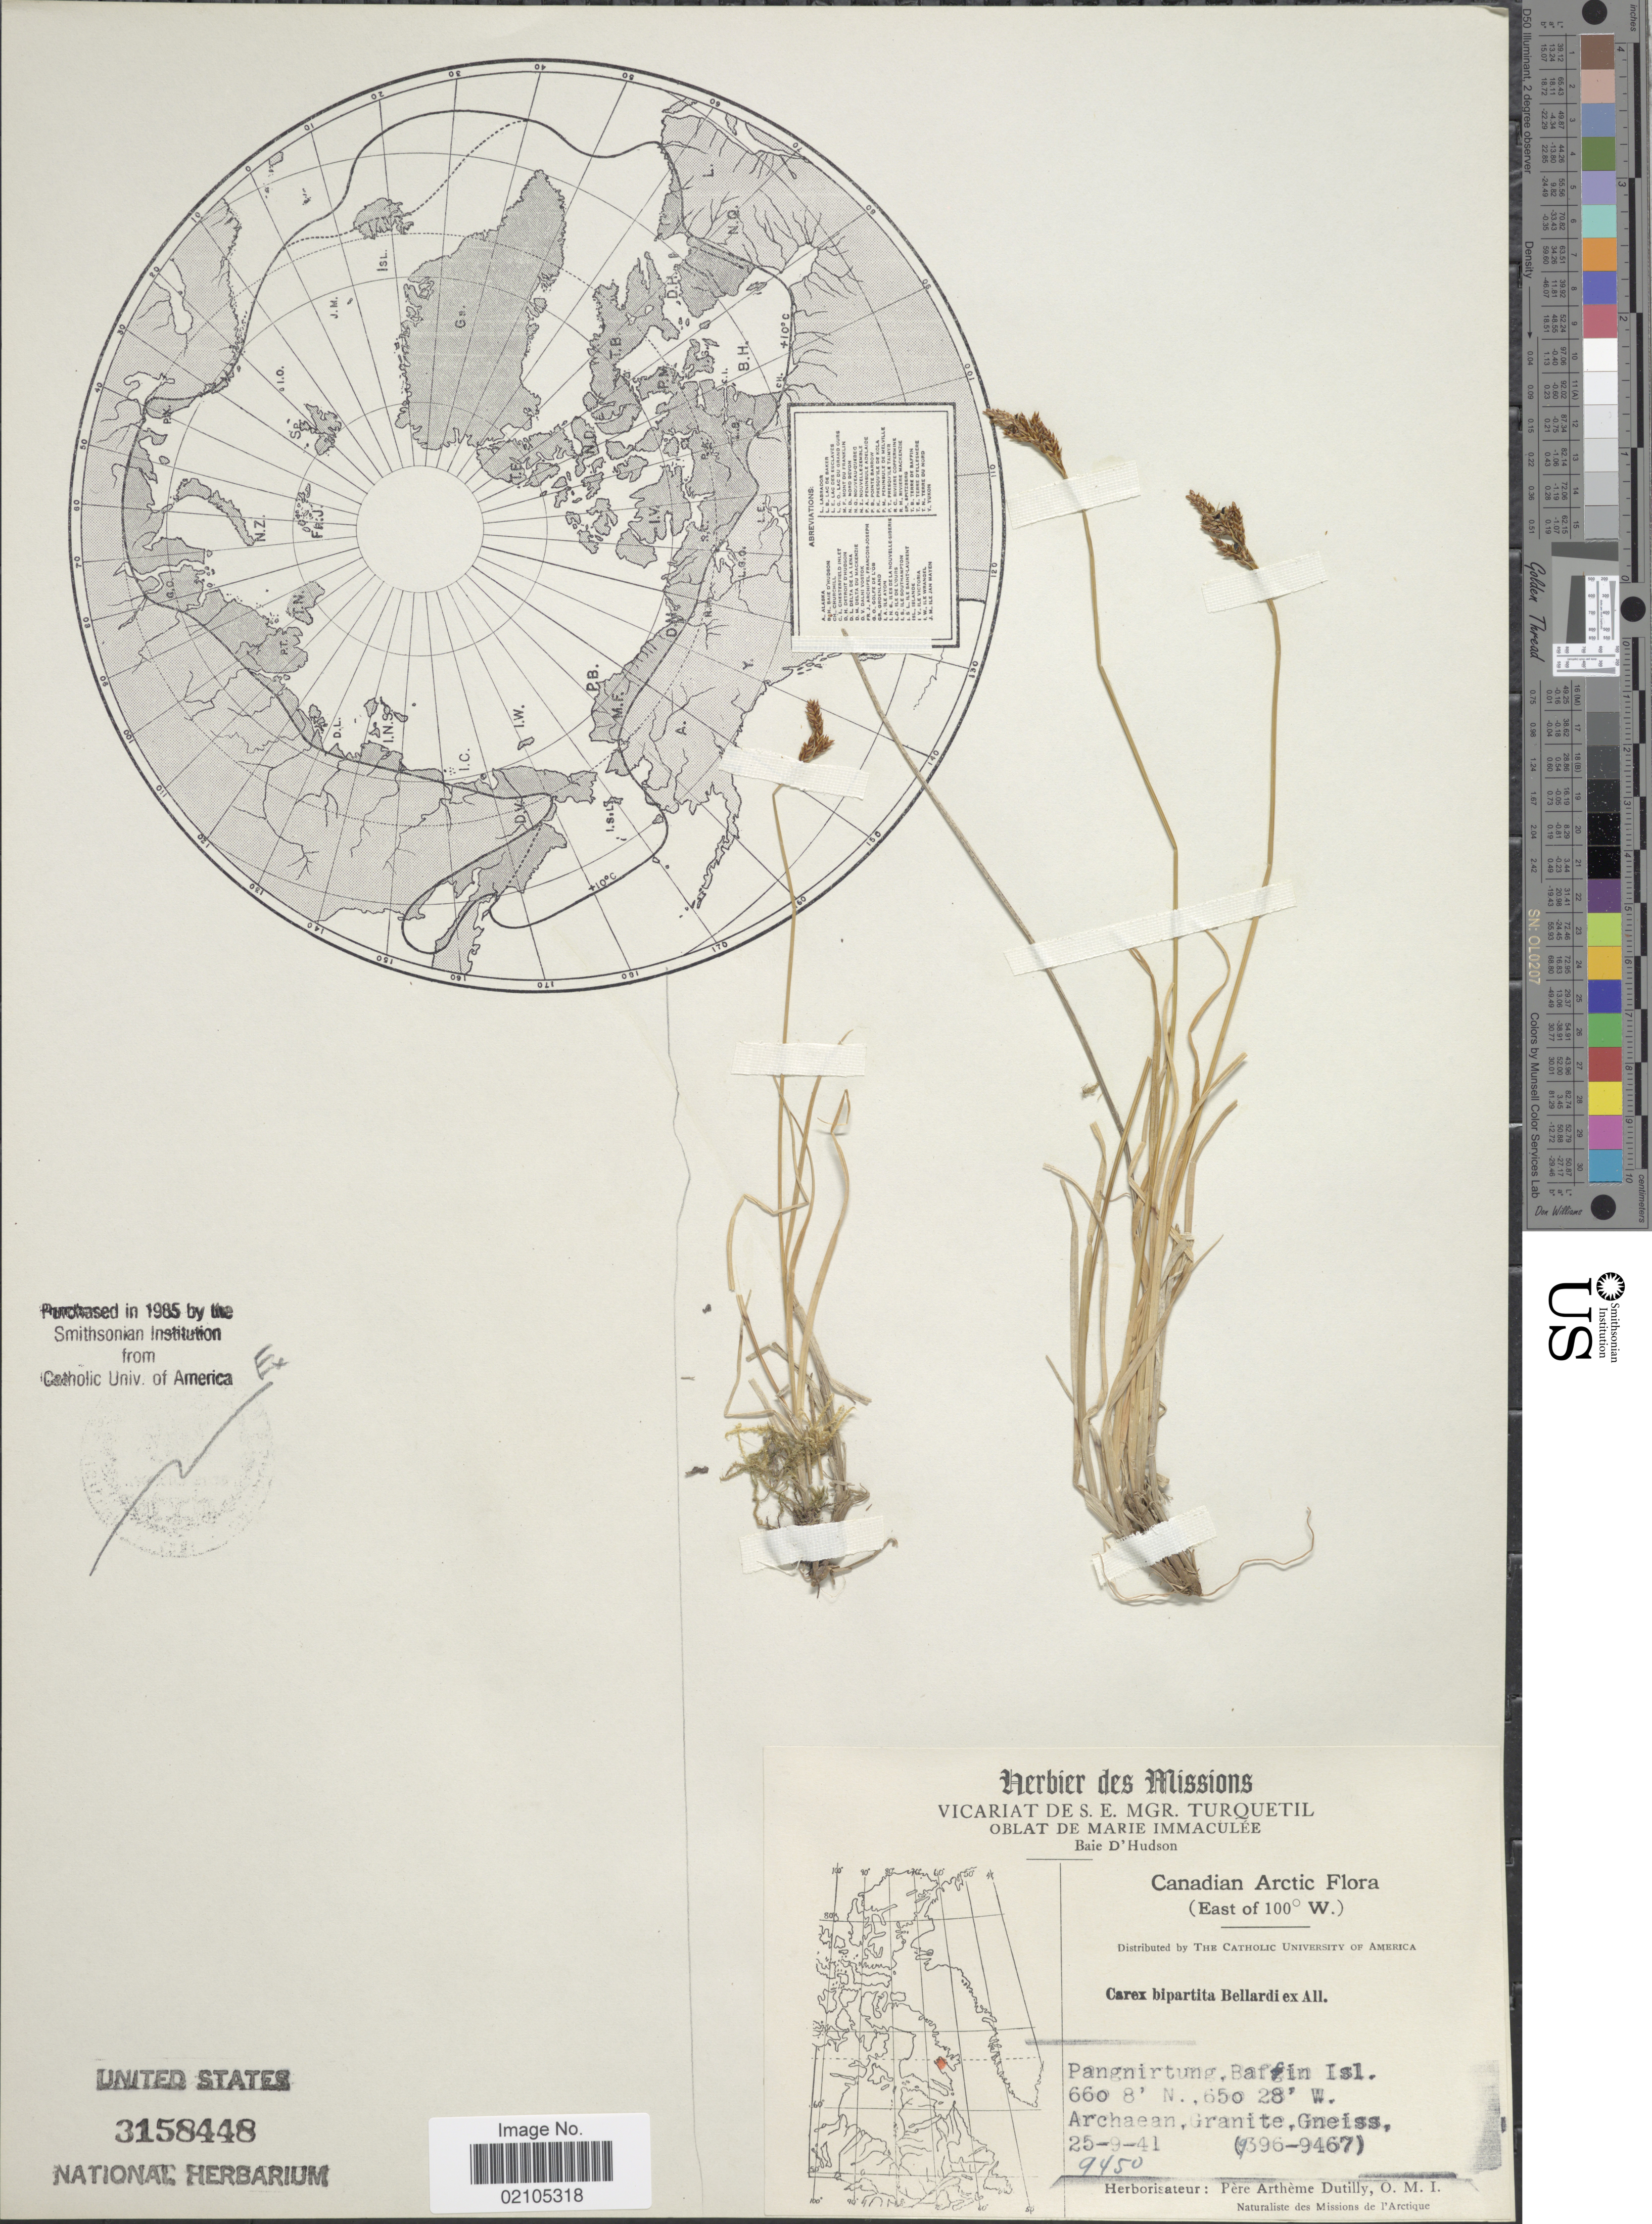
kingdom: Plantae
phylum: Tracheophyta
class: Liliopsida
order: Poales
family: Cyperaceae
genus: Carex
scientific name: Carex lachenalii subsp. lachenalii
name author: Schkuhr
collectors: A. Dutilly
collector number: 9450/(9396-9467)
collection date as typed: Transcribed d/m/y: 25/9/41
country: Canada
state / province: Nunavut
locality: Canadian Arctic, (East of 100º W), Pangnirtung, Baffin Isl. Archaean.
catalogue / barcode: US 3158448